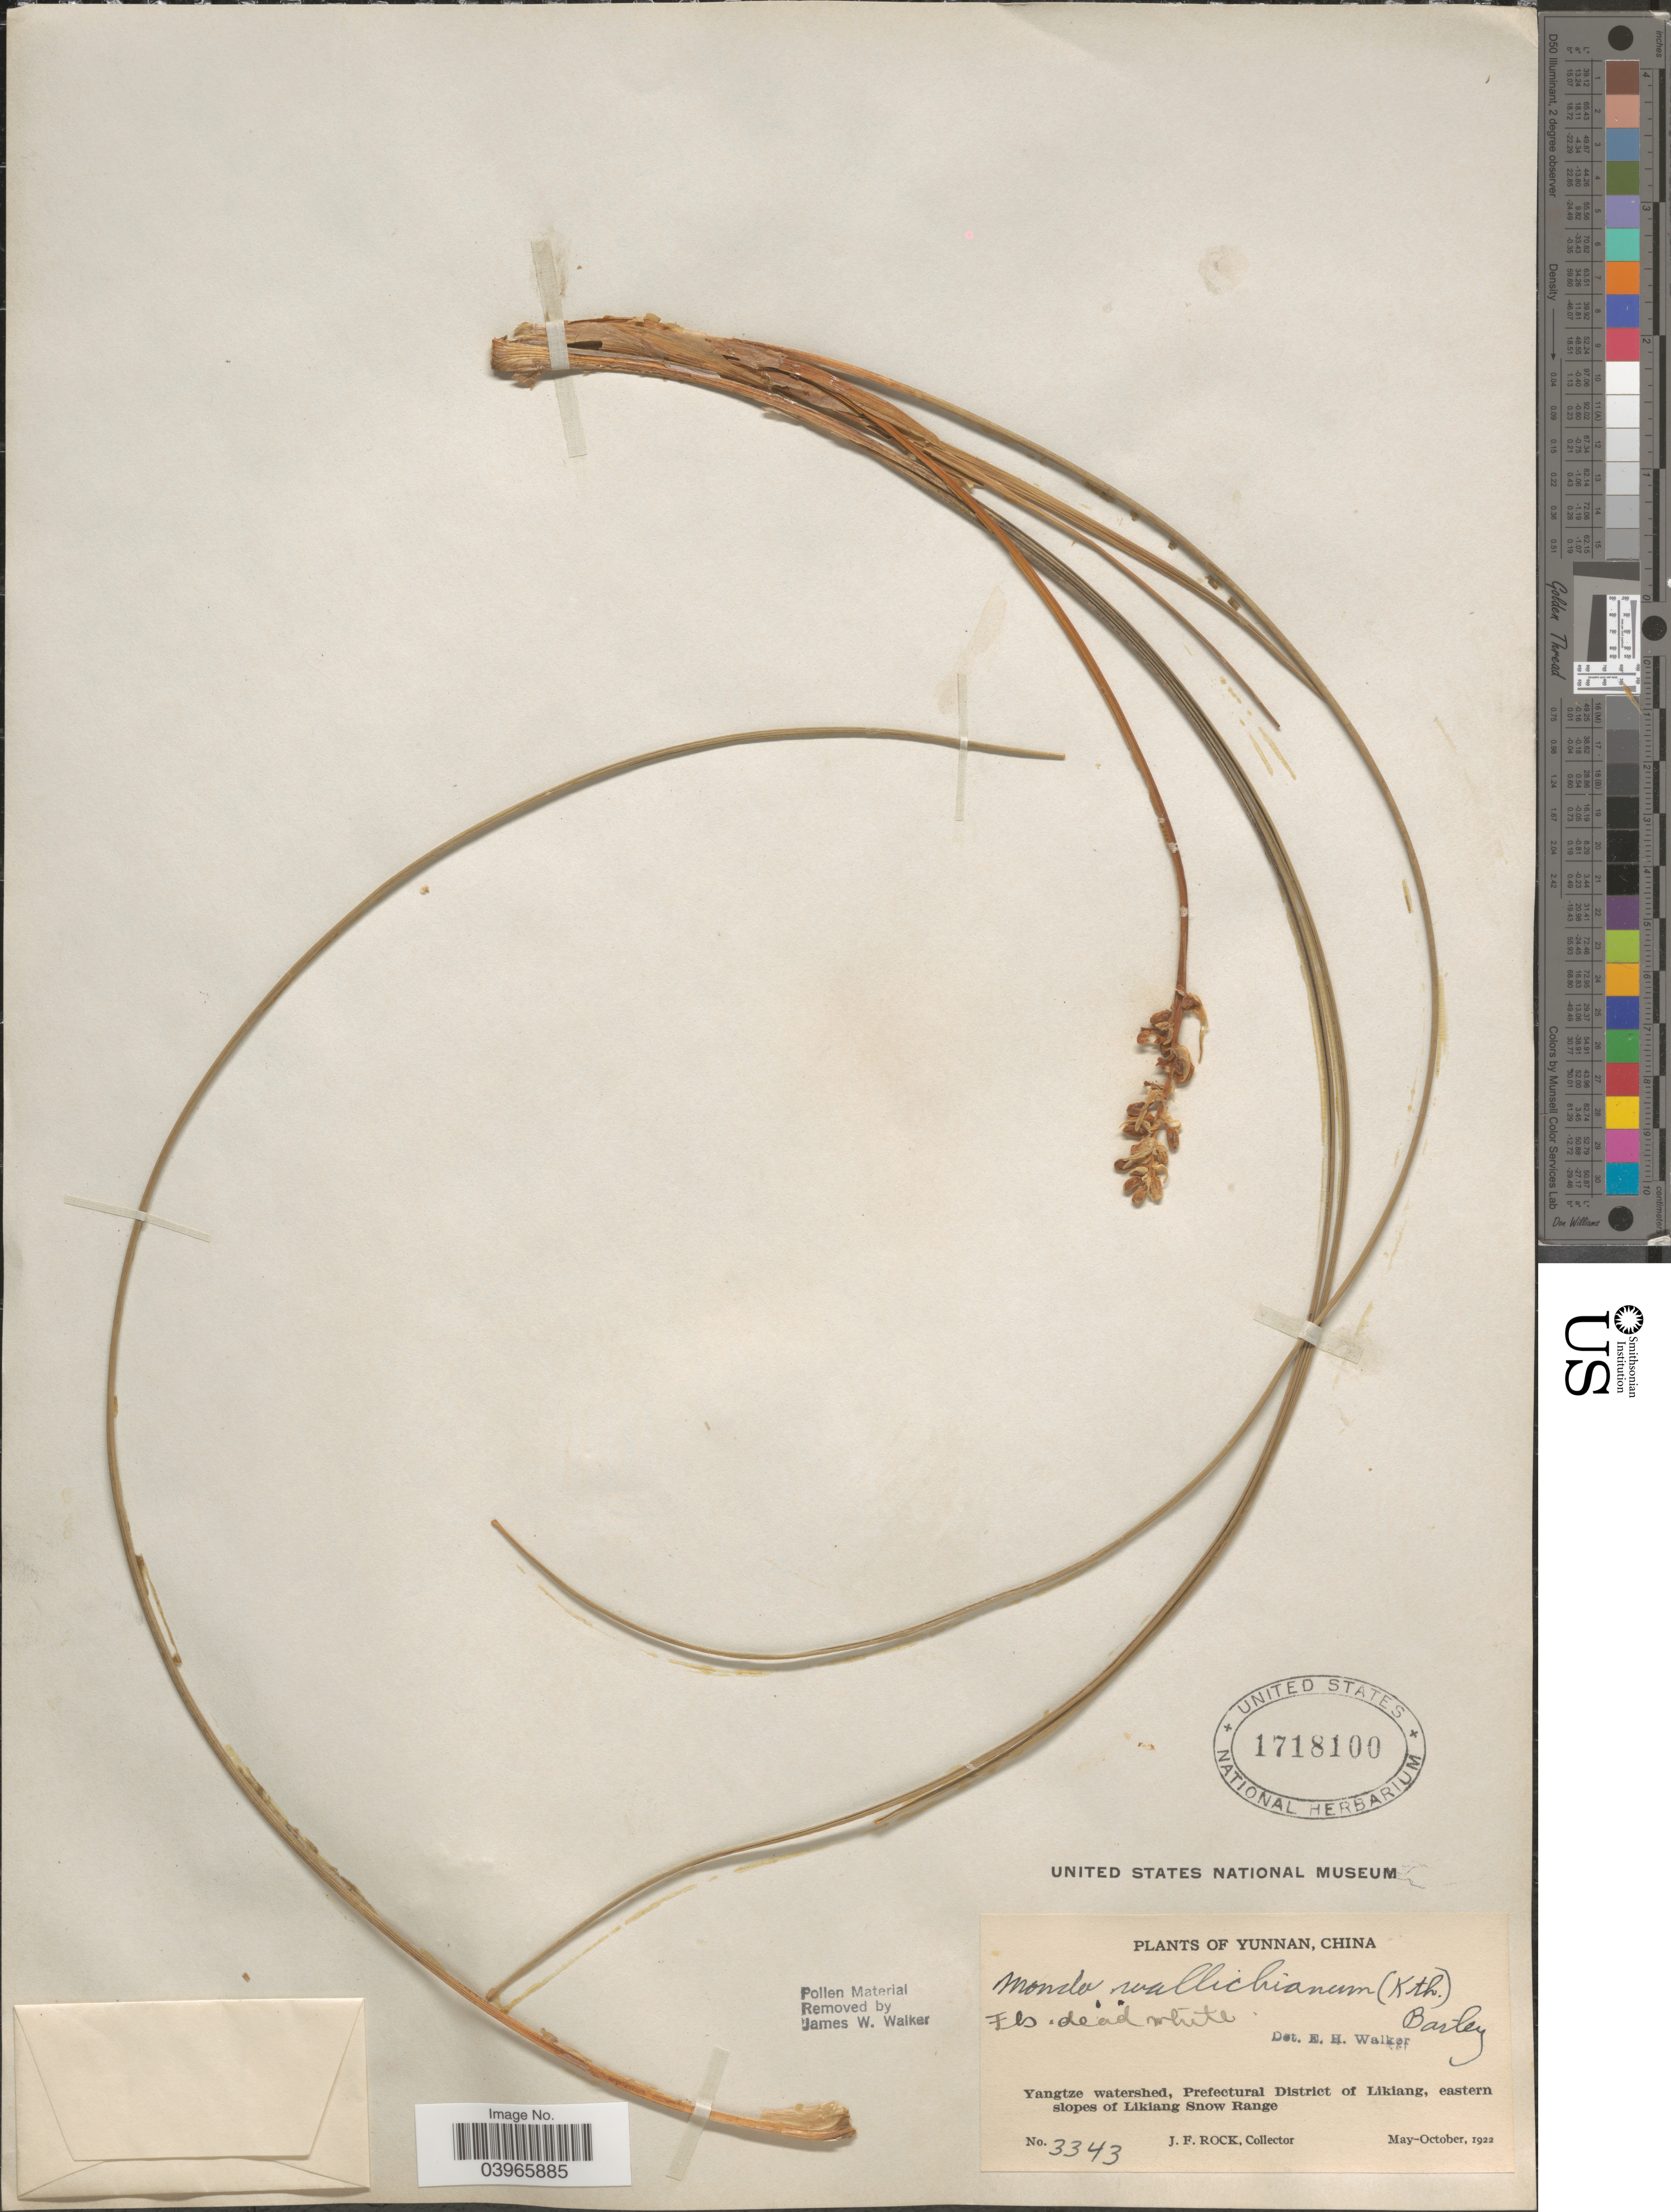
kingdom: Plantae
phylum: Tracheophyta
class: Liliopsida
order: Asparagales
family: Asparagaceae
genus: Ophiopogon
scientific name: Ophiopogon wallichianus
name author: (Kunth) Hook. f.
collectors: J. Rock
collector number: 3343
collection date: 1922-05/1922-10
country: China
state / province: Yunnan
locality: Yangtze watershed, Prefectural District of Likiang, eastern slopes of Likiang Snow Range.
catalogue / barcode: US 1718100